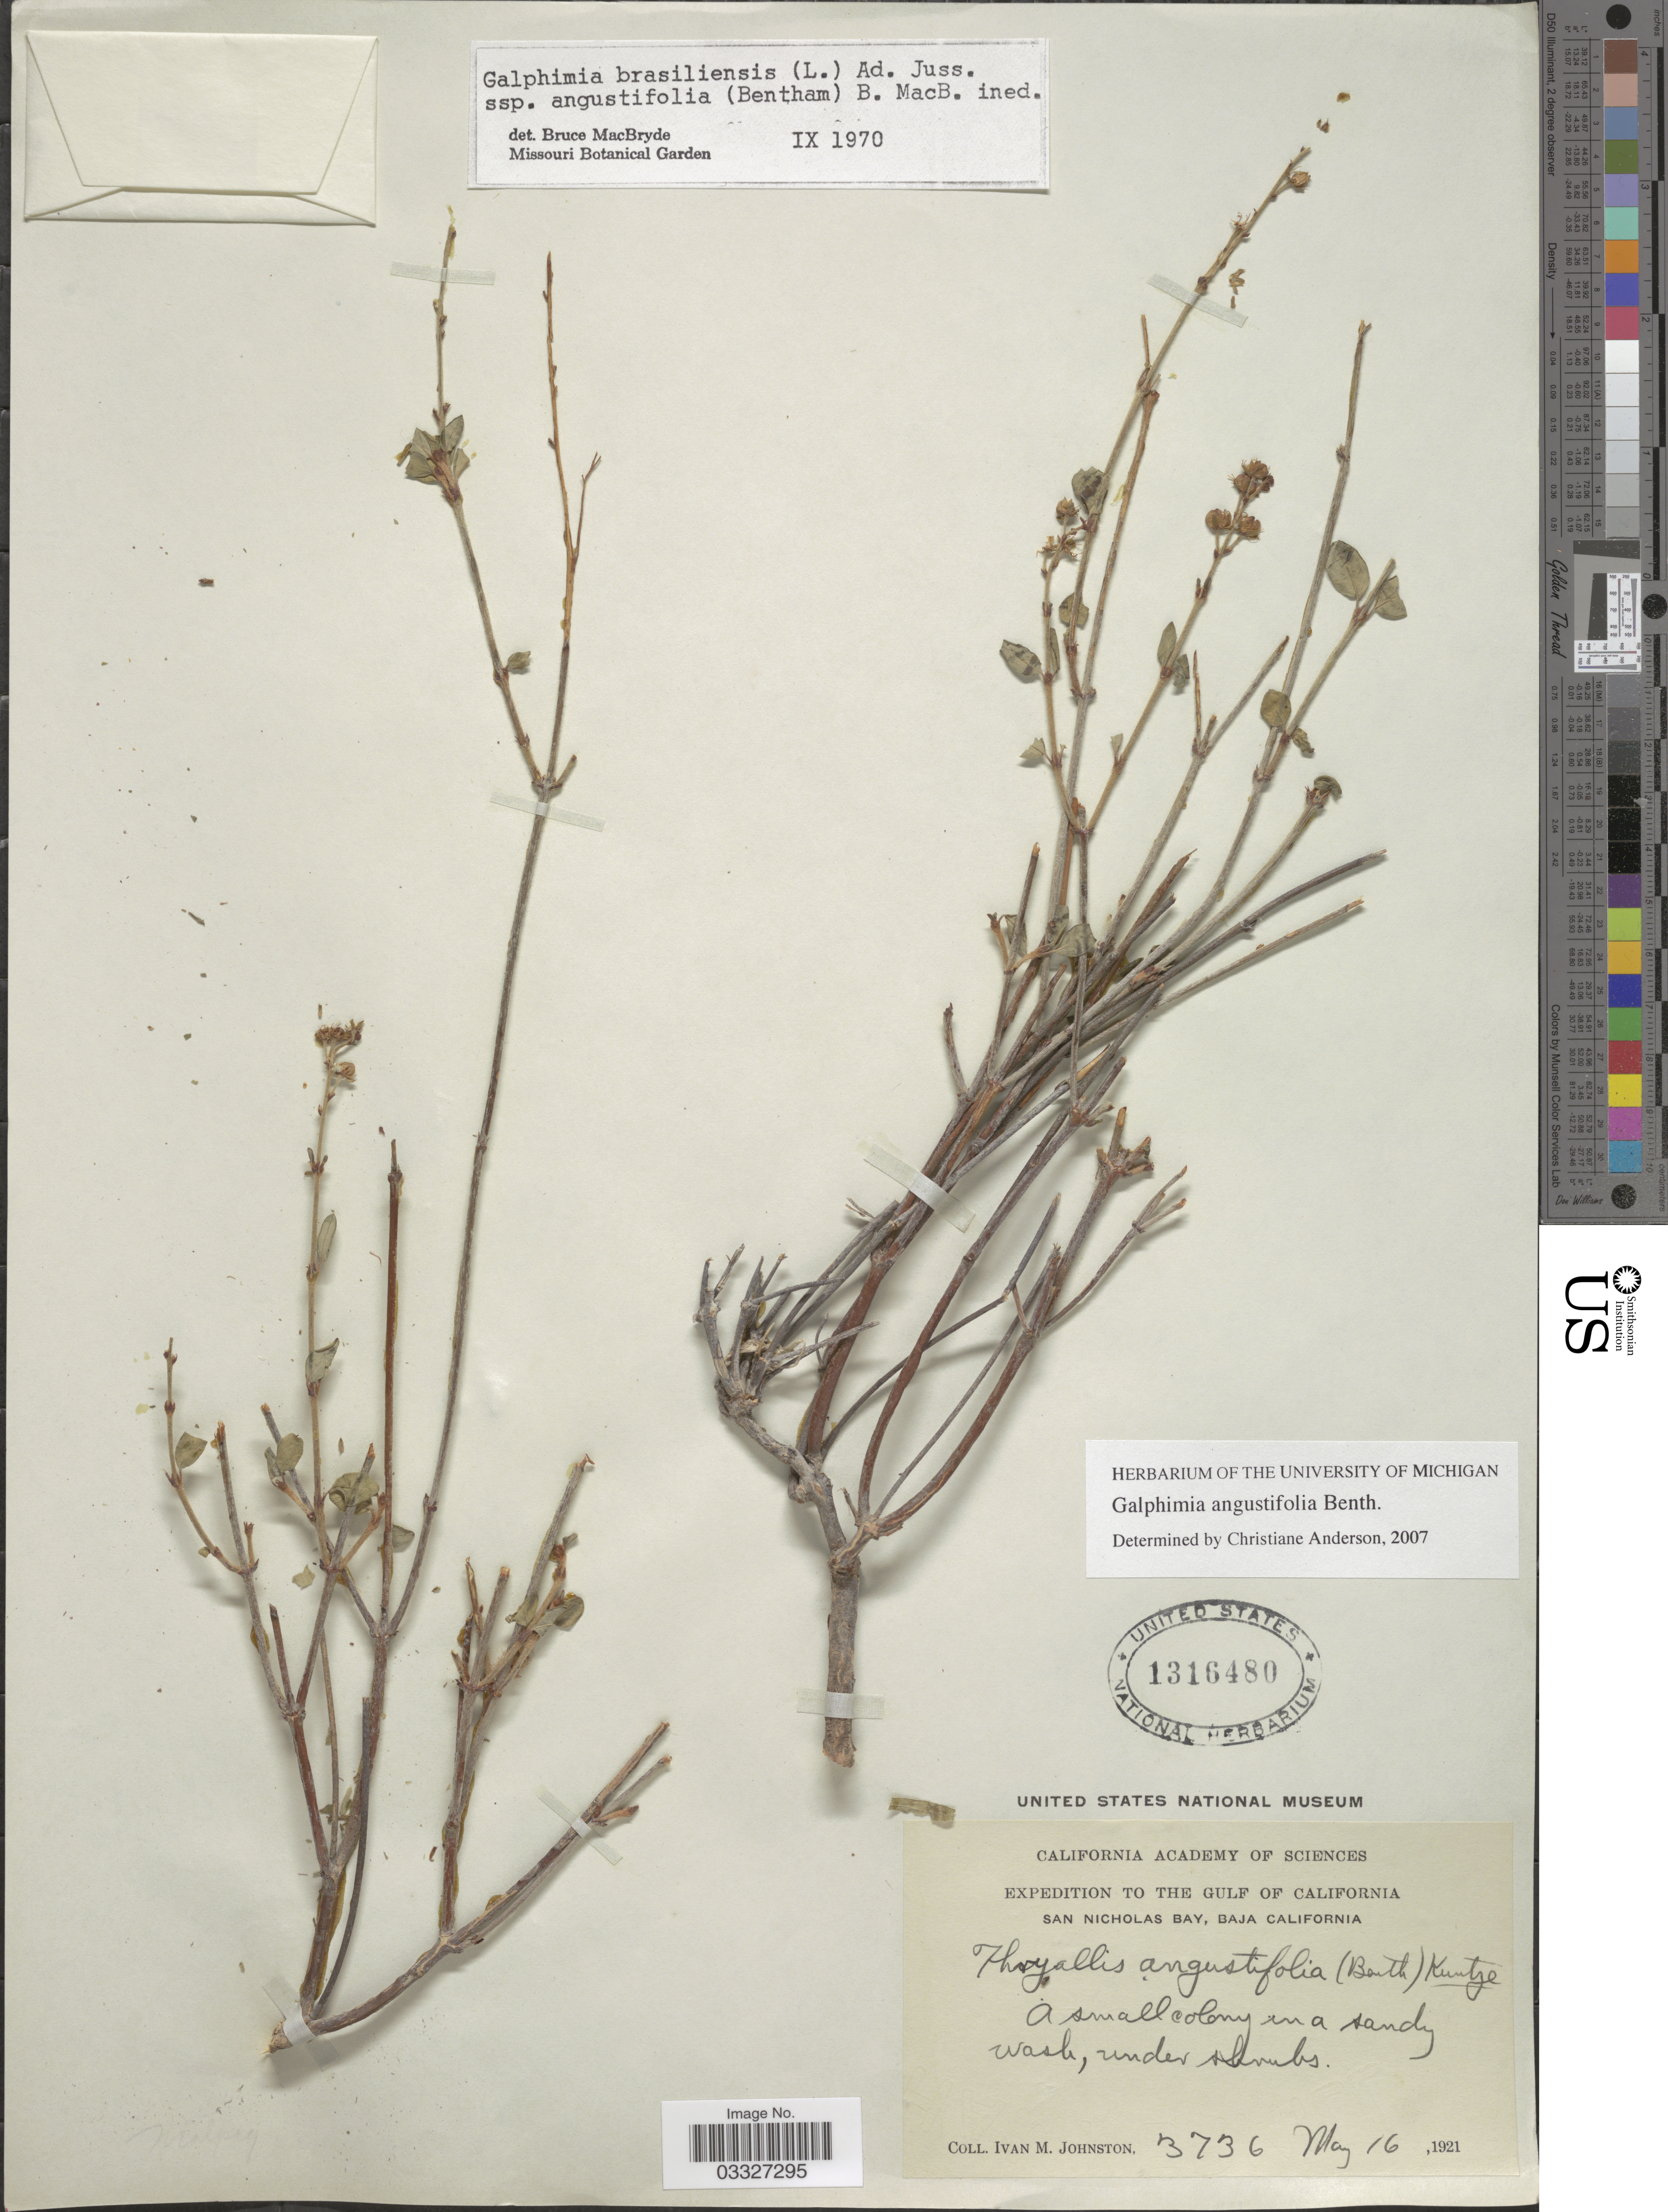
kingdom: Plantae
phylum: Tracheophyta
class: Magnoliopsida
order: Malpighiales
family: Malpighiaceae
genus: Galphimia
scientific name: Galphimia angustifolia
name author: Benth.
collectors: I.M. Johnston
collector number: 3736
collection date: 1921-05-16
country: Mexico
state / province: Baja California Sur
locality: The Gulf of California. San Nicholas Bay.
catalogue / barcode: US 1316480